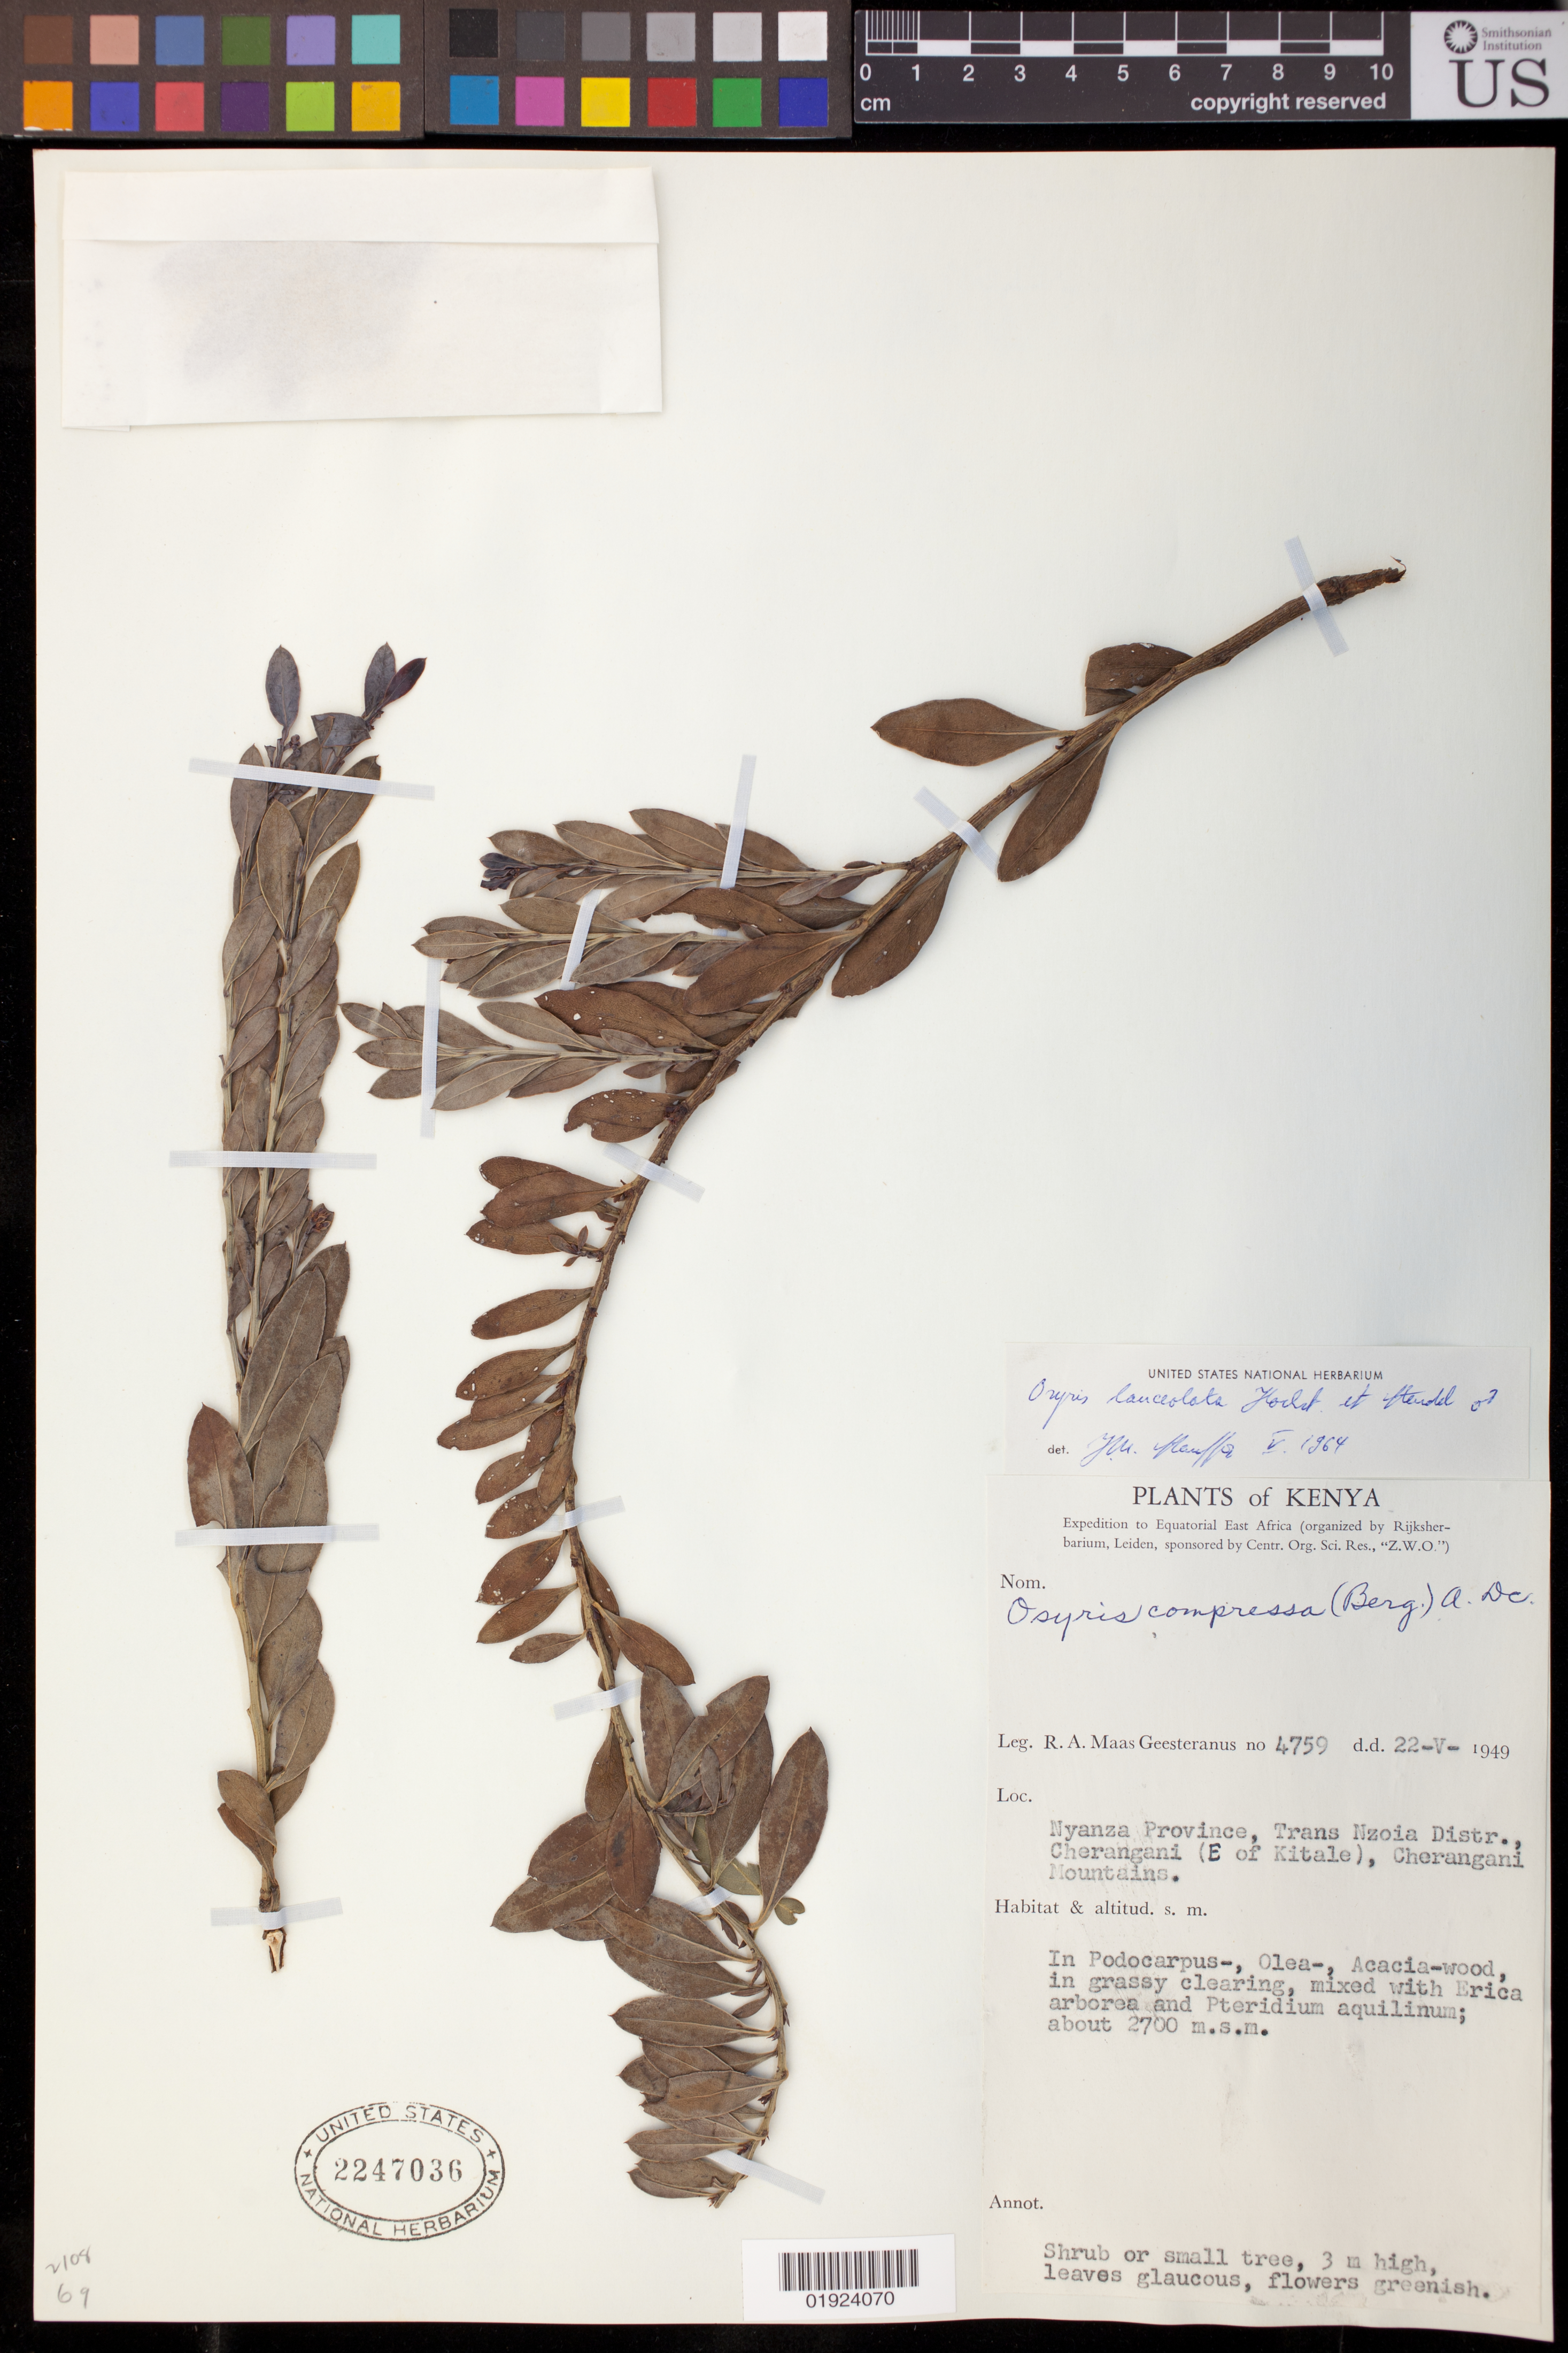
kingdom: Plantae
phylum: Tracheophyta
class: Magnoliopsida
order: Santalales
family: Santalaceae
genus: Osyris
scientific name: Osyris quadripartita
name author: Salzm. ex Decne.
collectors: R. A. Maas Geesteranus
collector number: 4759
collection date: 1949-05-22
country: Kenya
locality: Cherangani (E of Kitale), Cherangani Mountains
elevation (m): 2700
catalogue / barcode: US 2247036